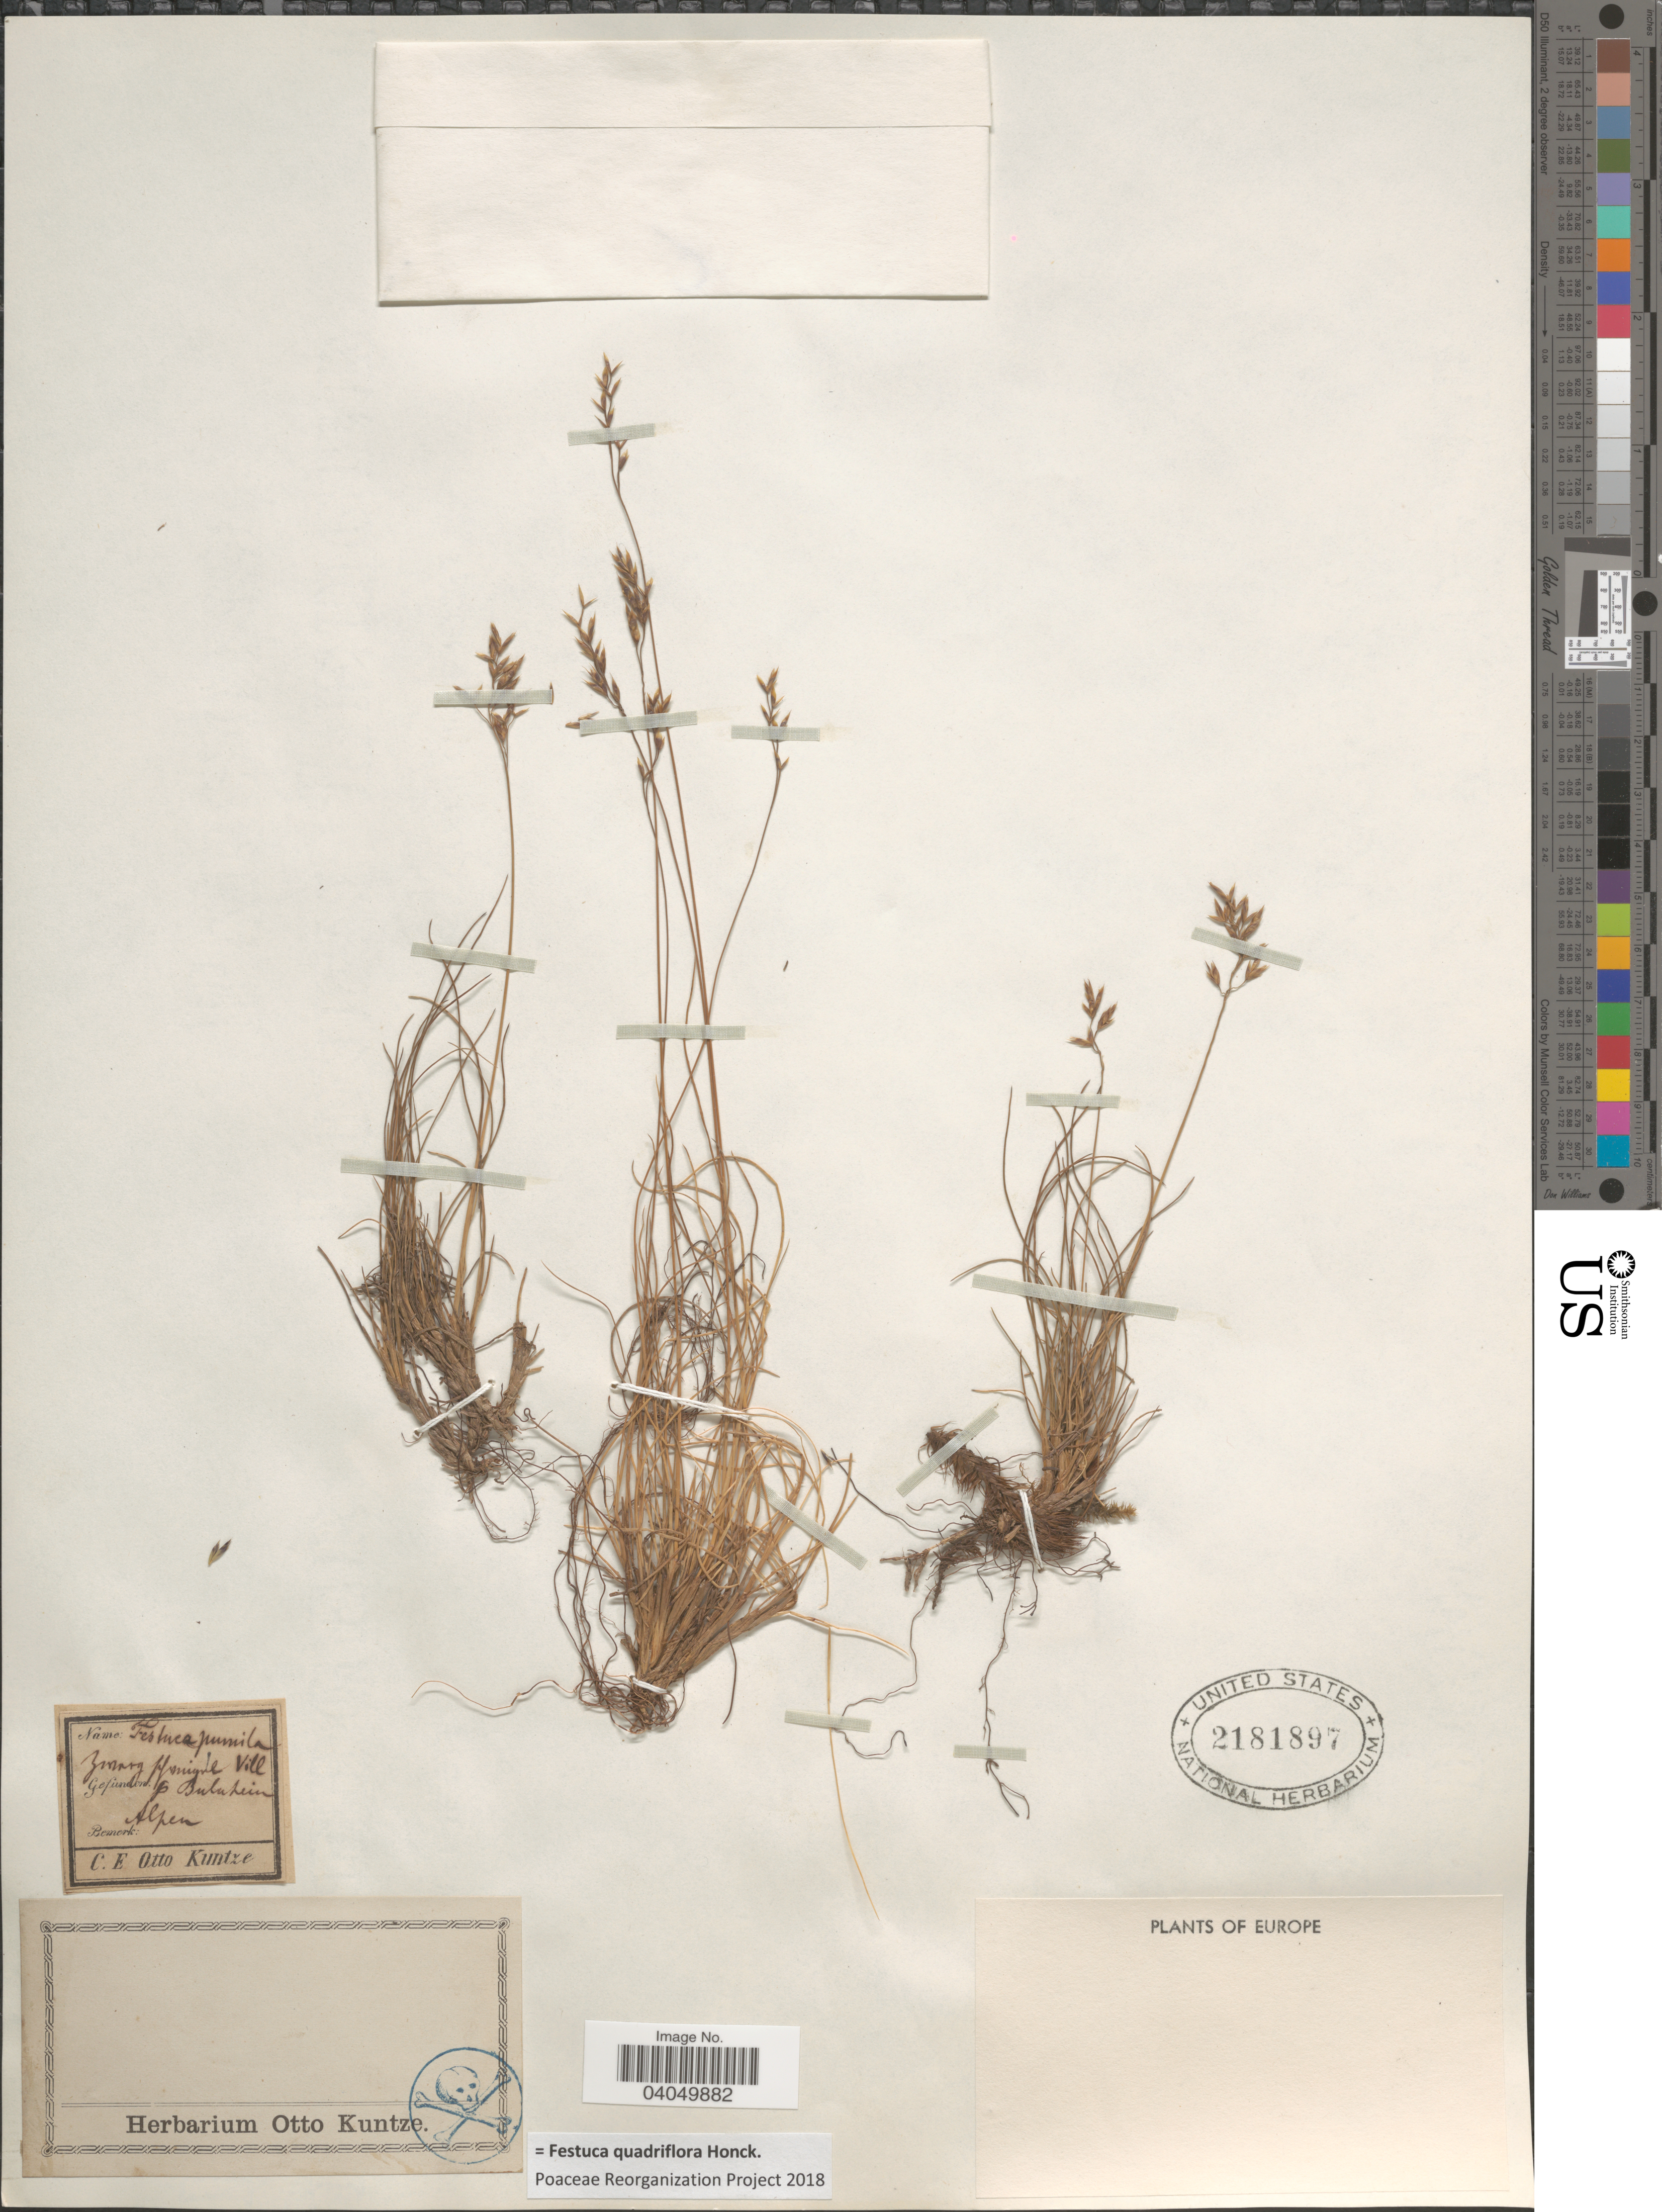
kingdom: Plantae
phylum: Tracheophyta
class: Liliopsida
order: Poales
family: Poaceae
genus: Festuca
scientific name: Festuca quadriflora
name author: Honck.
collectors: C.E.O. Kuntze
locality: Europe. P. Buluhein, Alpen.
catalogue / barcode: US 2181897